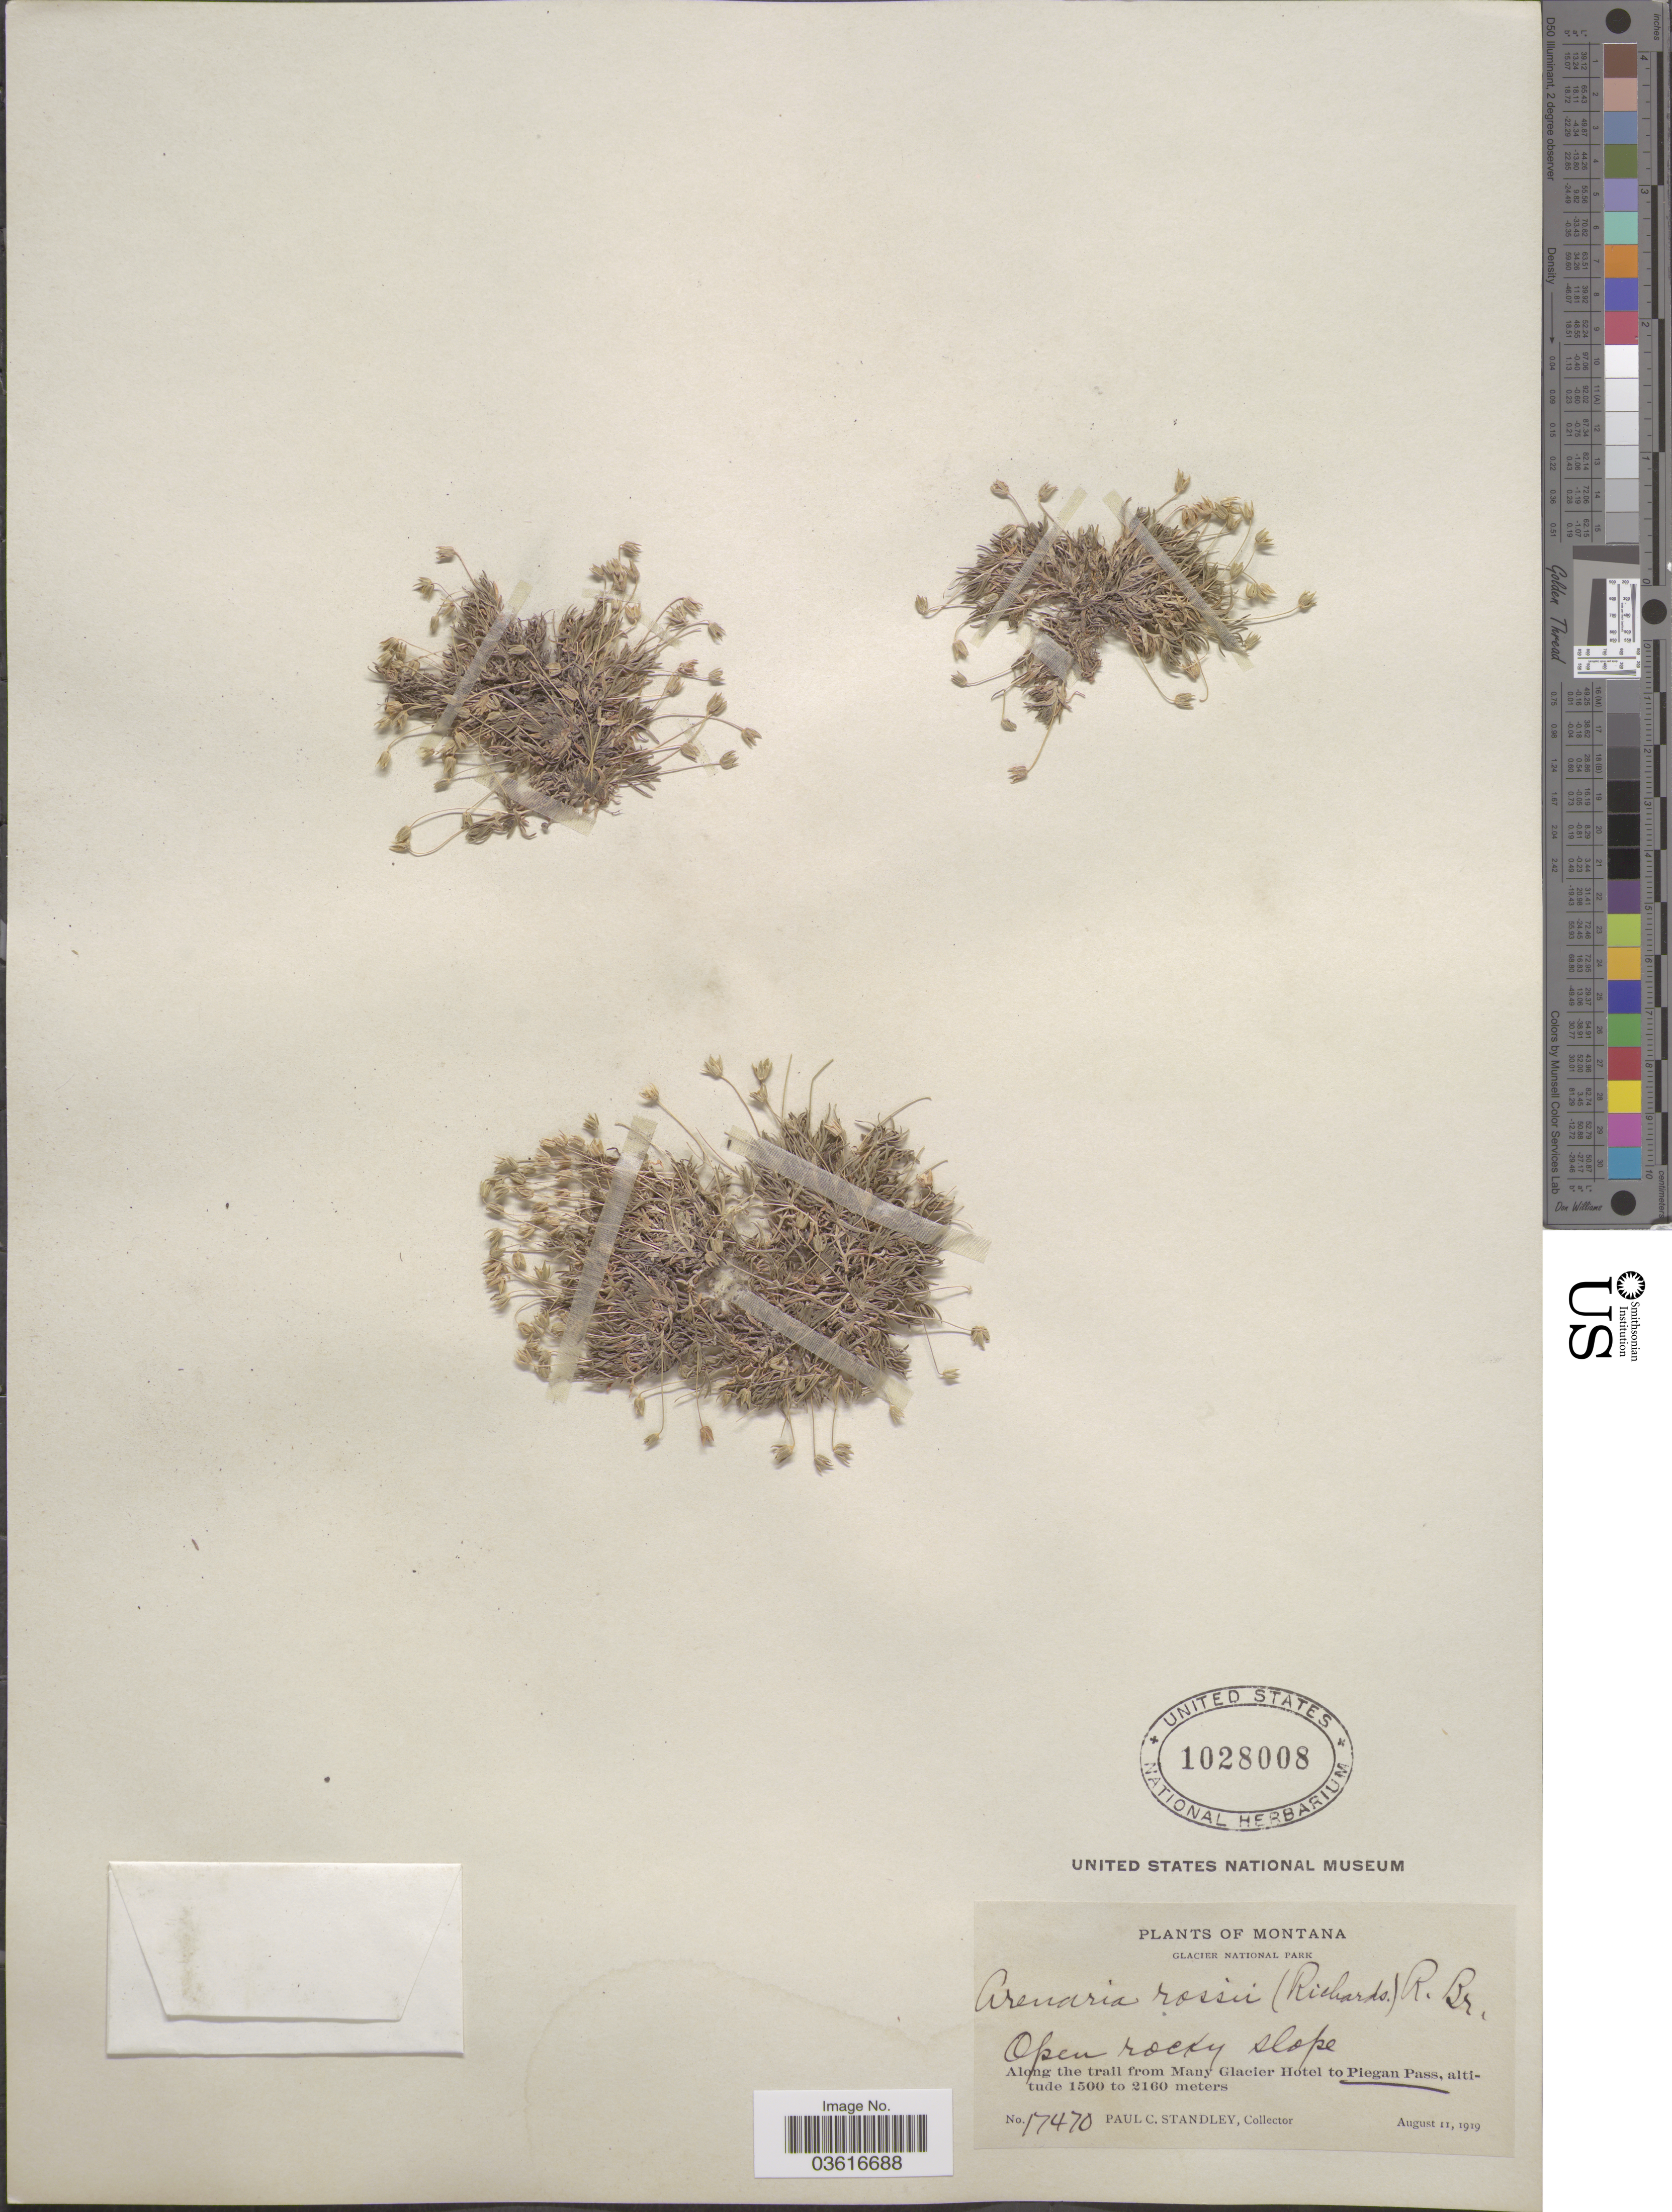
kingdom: Plantae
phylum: Tracheophyta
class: Magnoliopsida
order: Caryophyllales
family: Caryophyllaceae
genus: Minuartia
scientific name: Minuartia rossii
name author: (R. Br. ex Richardson) Graebn.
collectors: P. C. Standley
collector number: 17470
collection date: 1919-08-11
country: United States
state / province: Montana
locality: Glacier National Park. Along the trail from Many Glacier Hotel to Piegan Pass.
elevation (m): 1500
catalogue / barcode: US 1028008